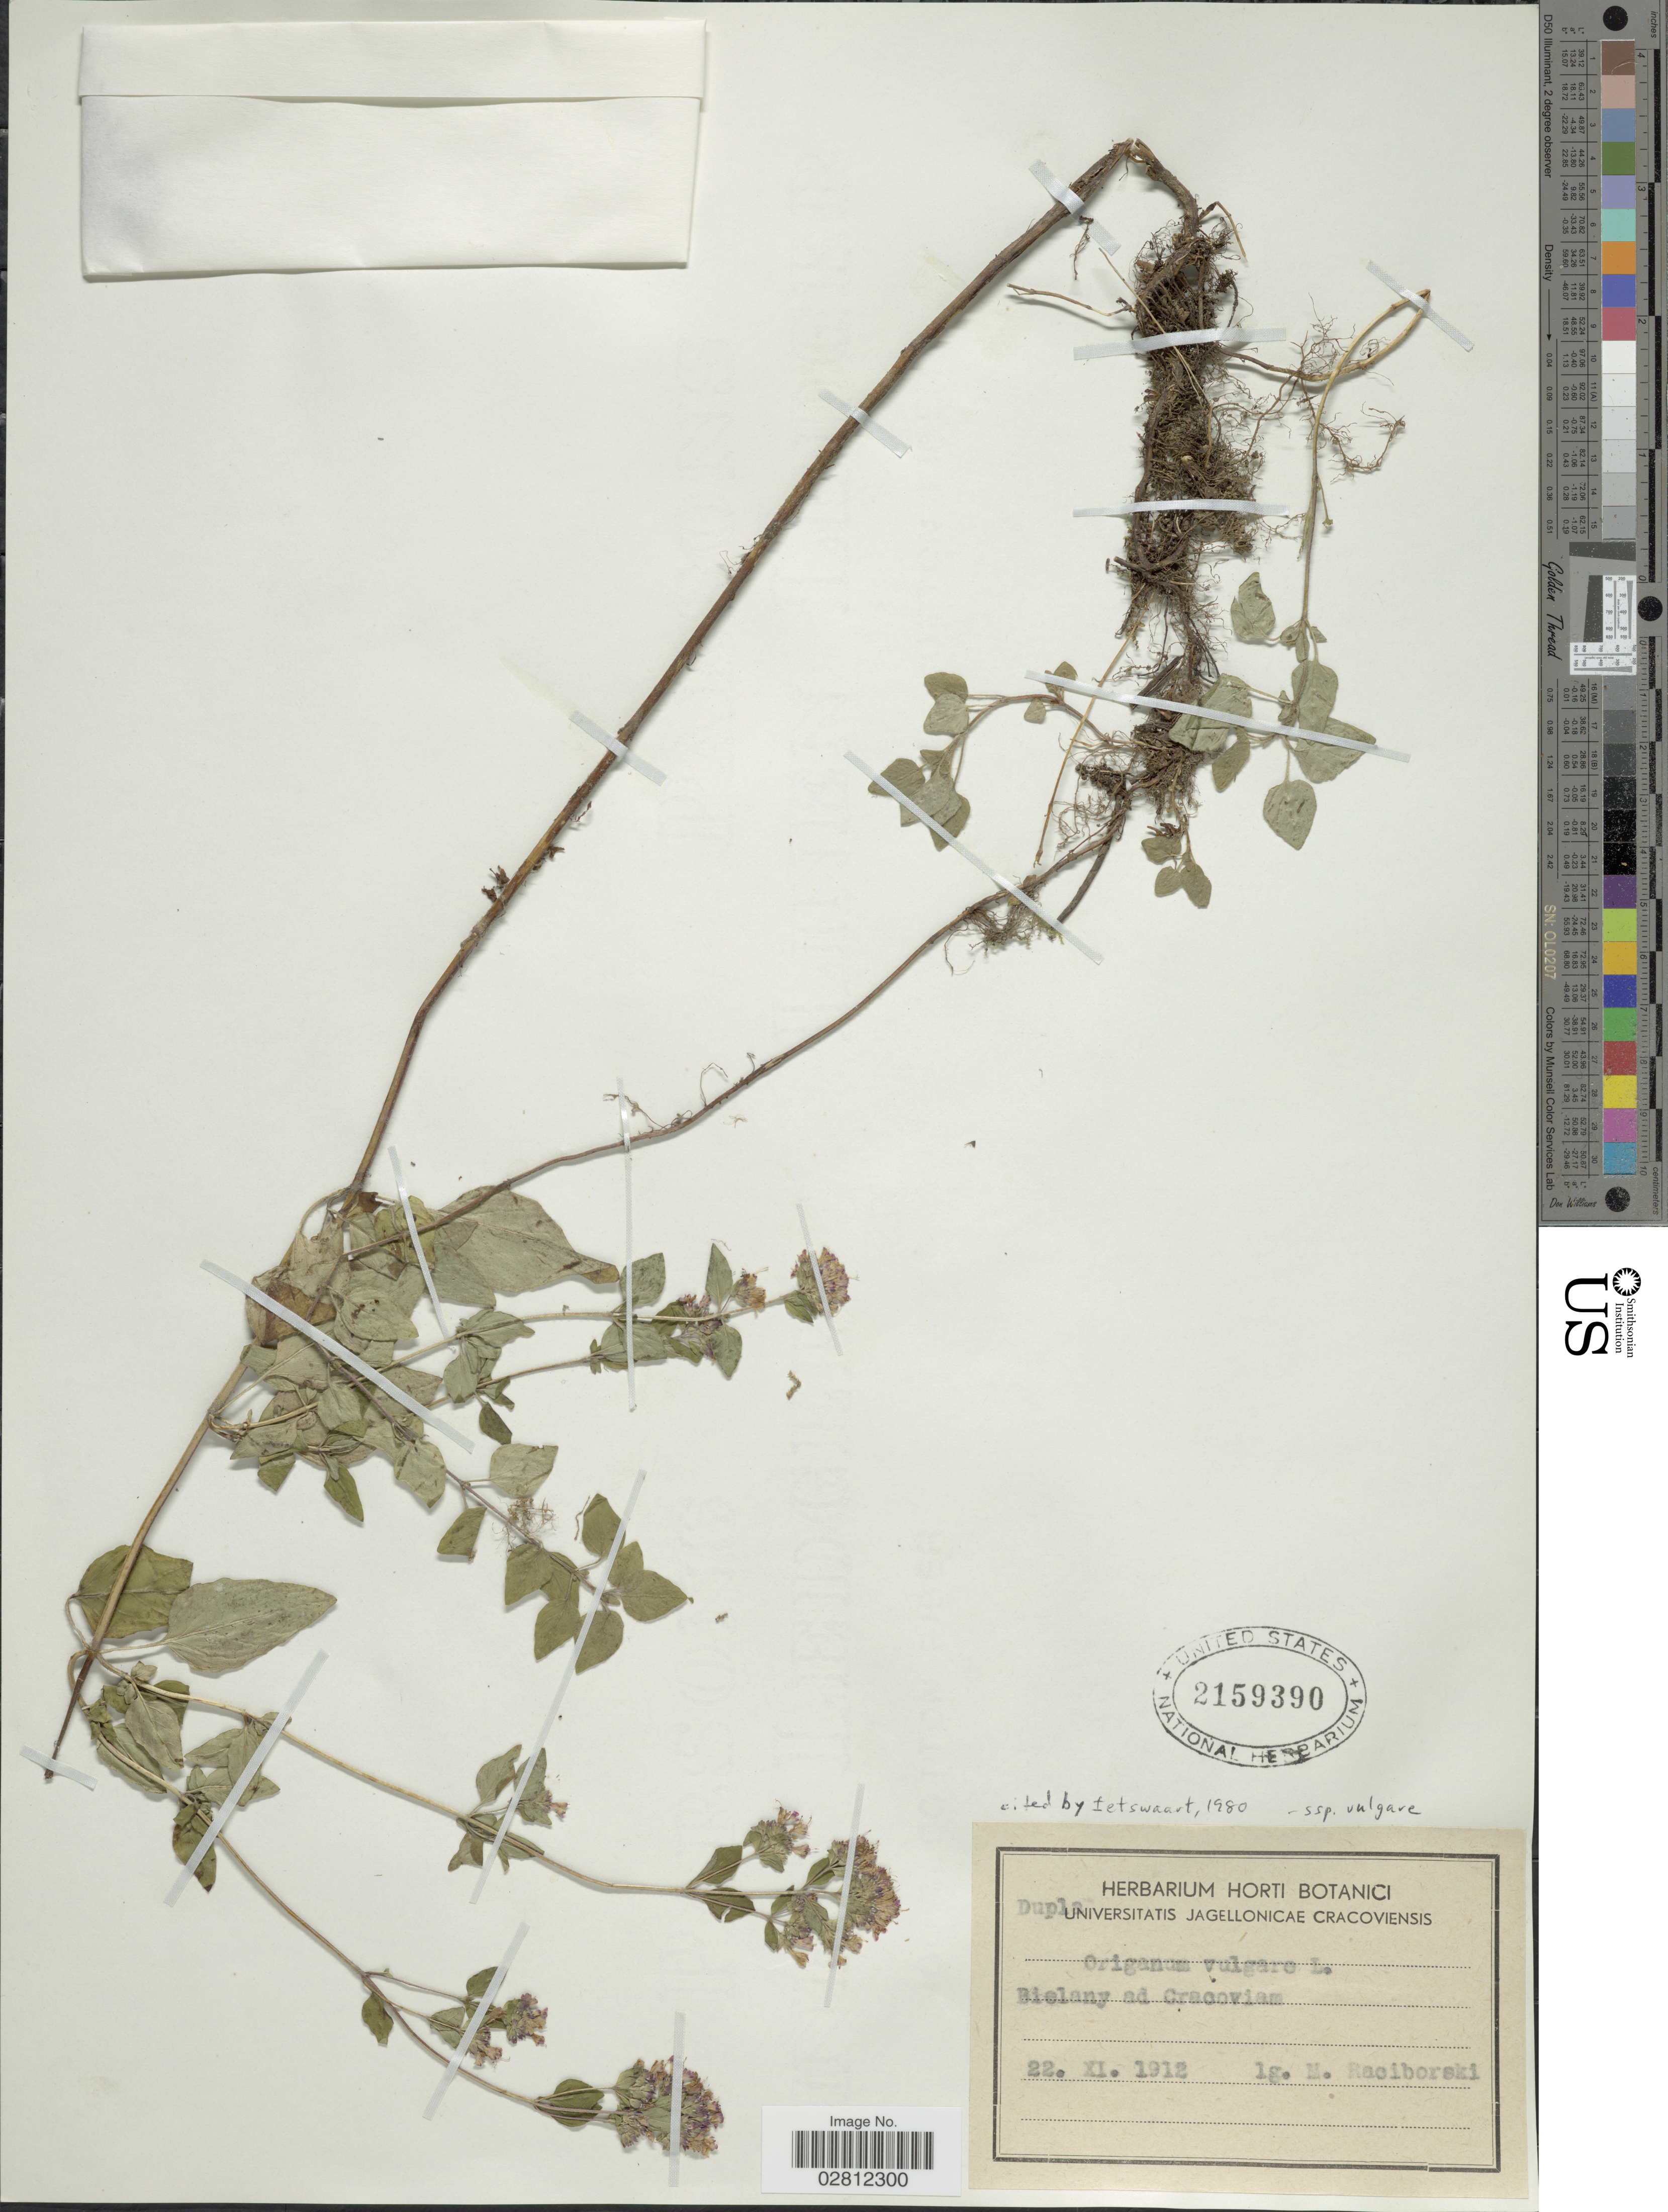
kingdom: Plantae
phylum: Tracheophyta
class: Magnoliopsida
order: Lamiales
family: Lamiaceae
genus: Origanum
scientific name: Origanum vulgare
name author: L.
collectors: M. Raciborski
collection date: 1912-11-22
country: Poland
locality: Bielany ad Cracoviam.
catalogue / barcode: US 2159390